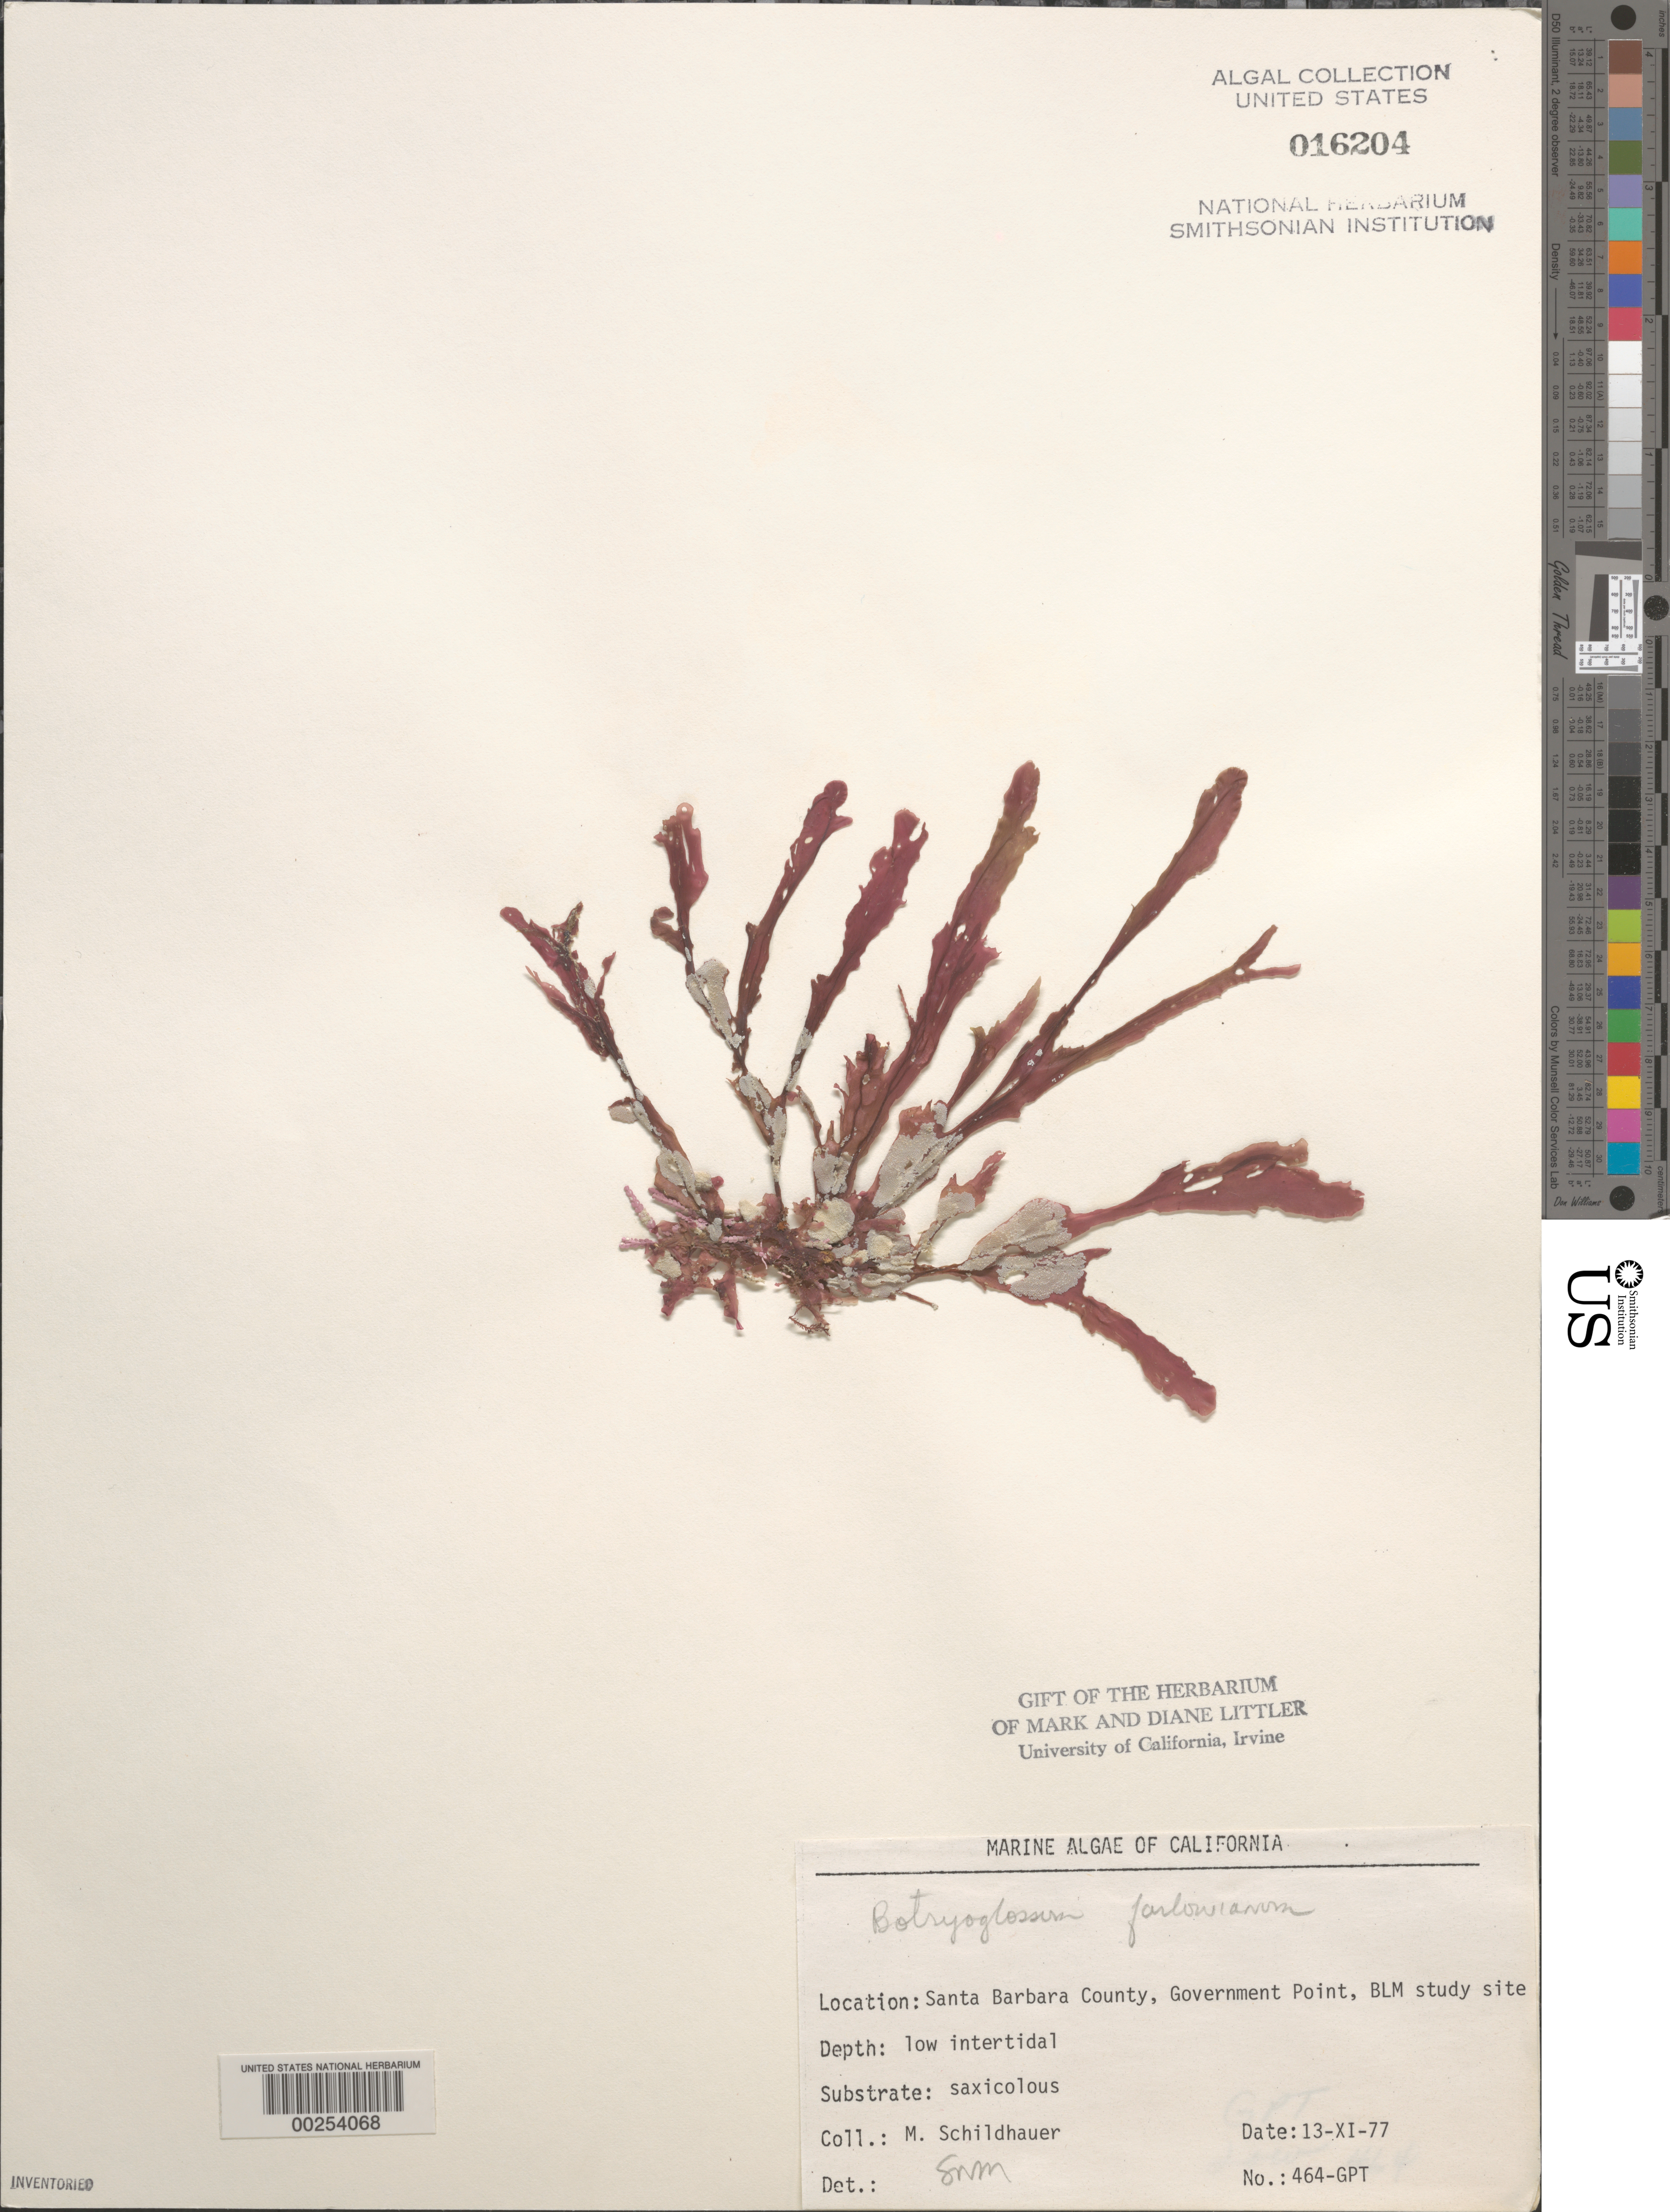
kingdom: Plantae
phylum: Rhodophyta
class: Florideophyceae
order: Ceramiales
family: Delesseriaceae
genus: Botryoglossum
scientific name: Botryoglossum farlowianum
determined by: Murray, S. N.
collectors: M. Schildhauer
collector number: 464-gpt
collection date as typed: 13 Nov 1977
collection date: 1977-11-13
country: United States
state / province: California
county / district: Santa Barbara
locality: Government Point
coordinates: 34 26'31"N, 120 24'06"W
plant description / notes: BLM-SOCALBIGHT Rocky Intertidal Survey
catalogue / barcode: US 16204